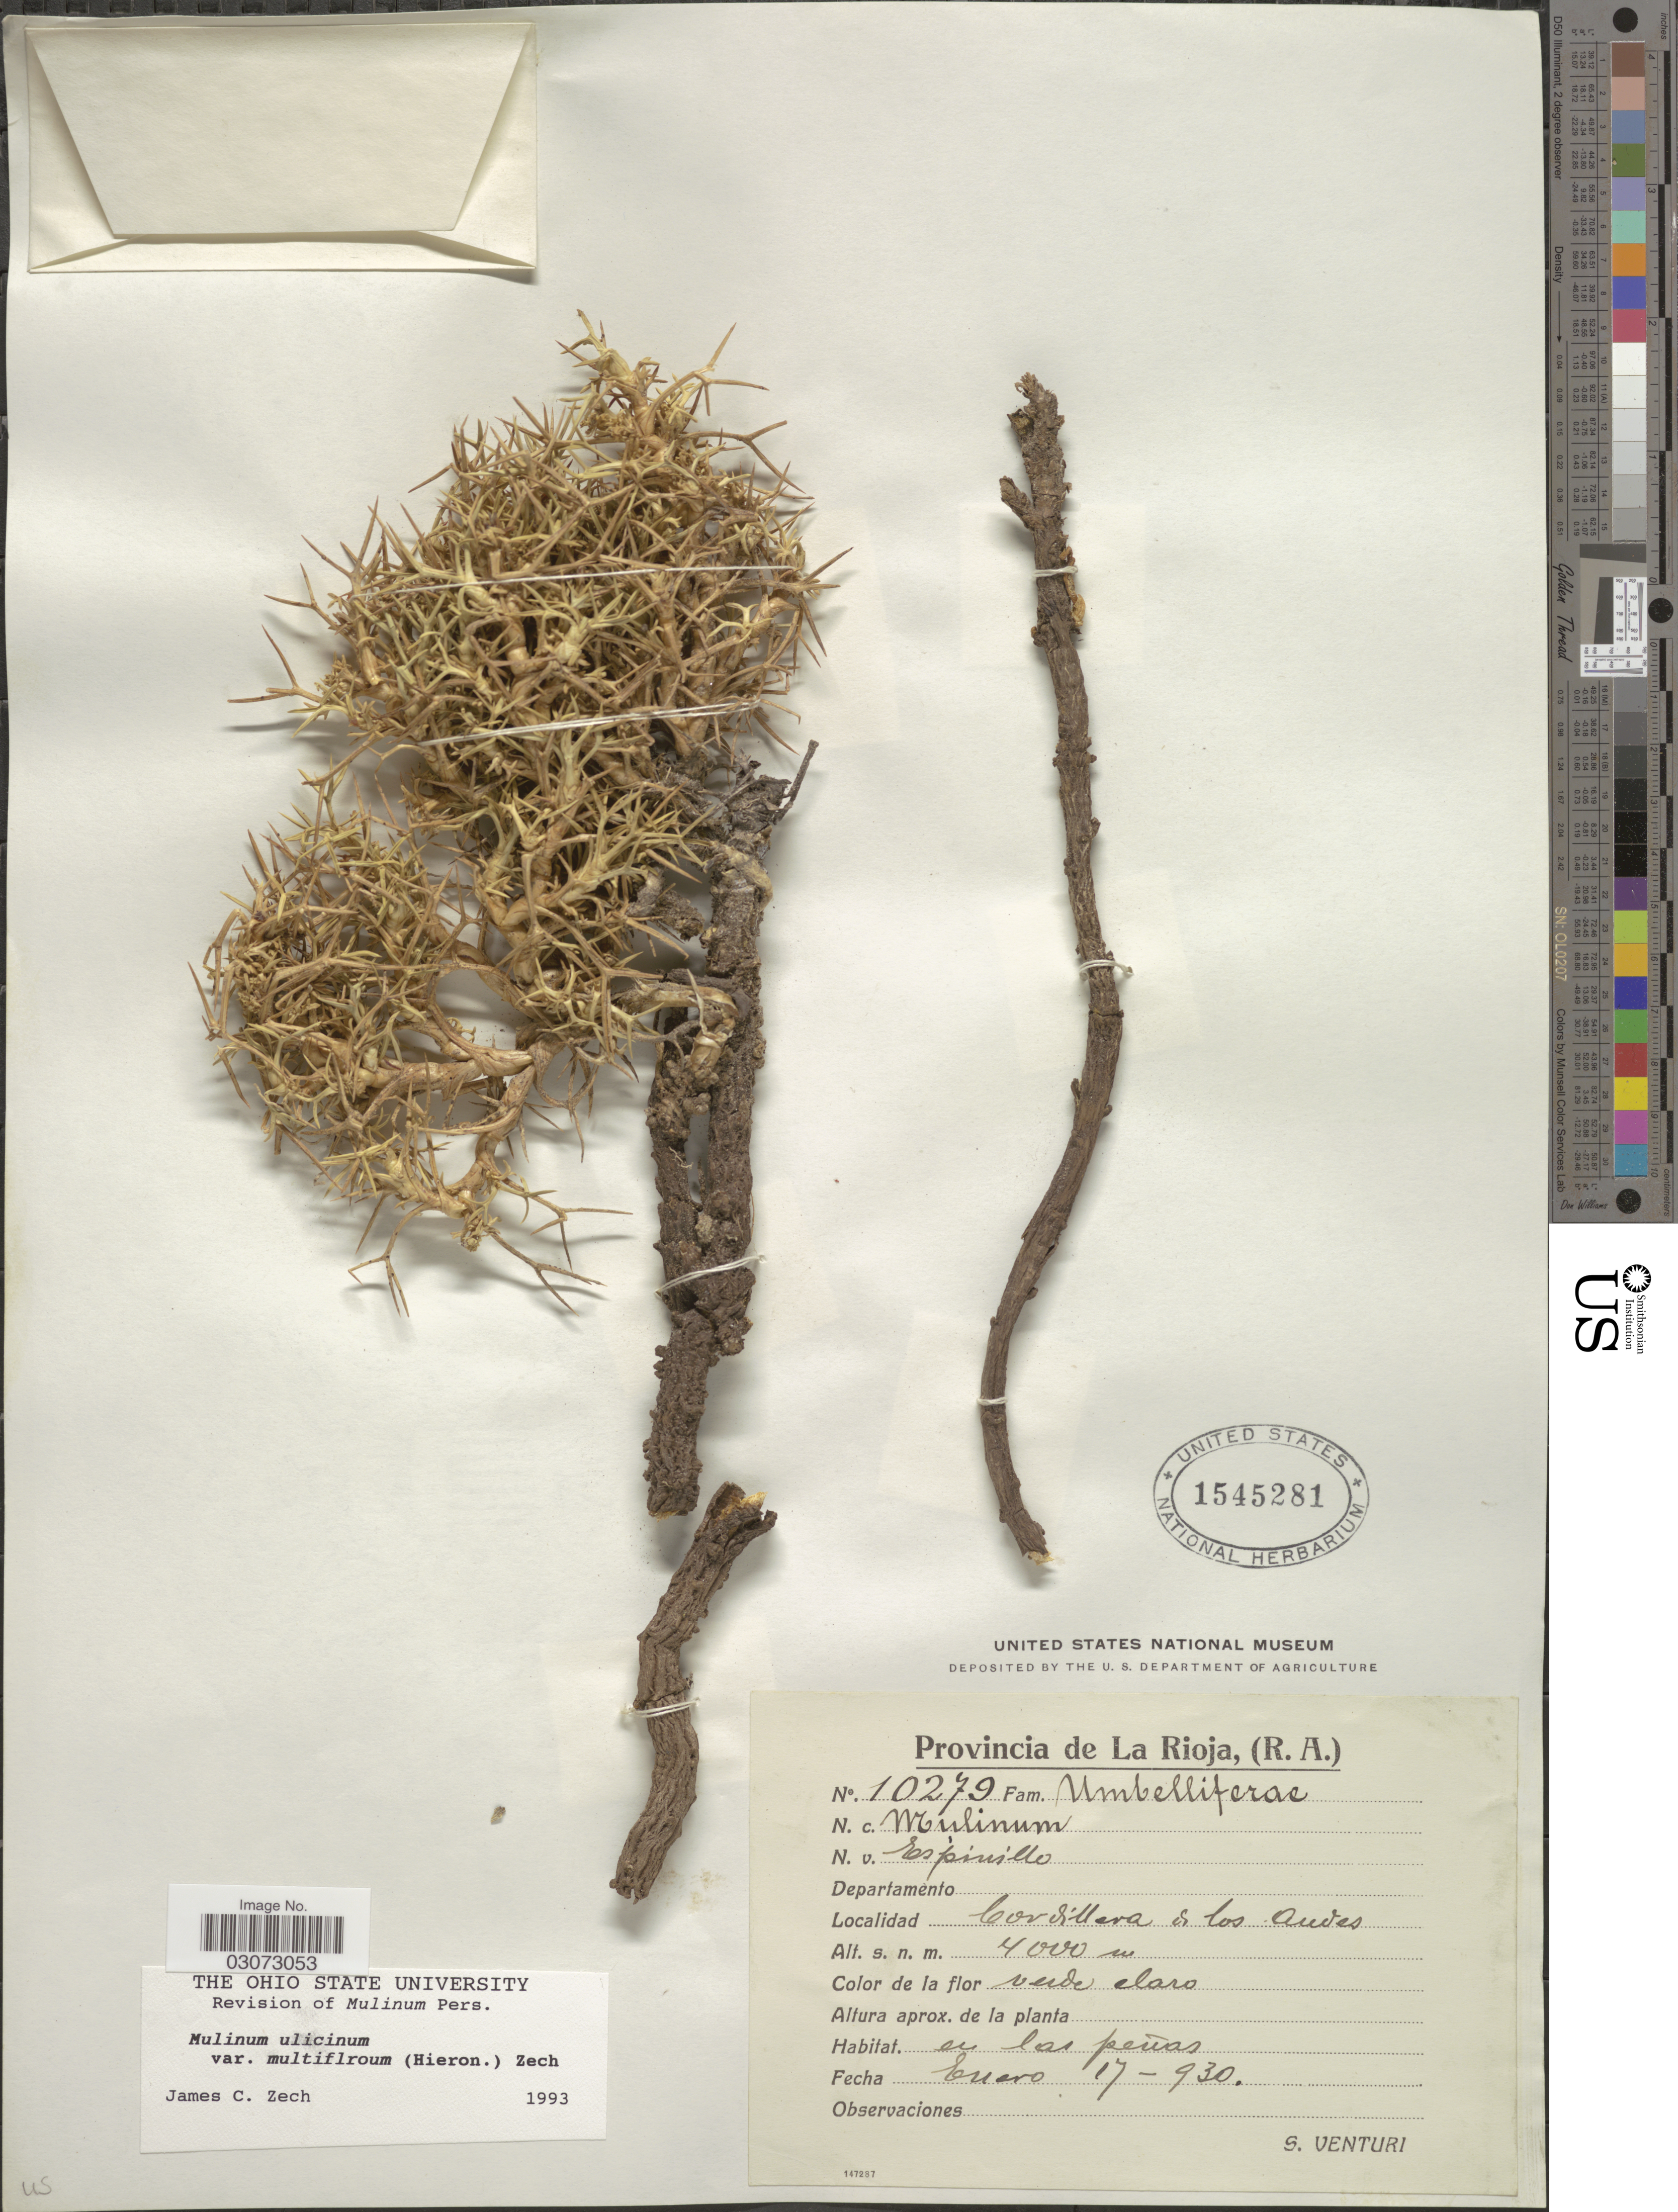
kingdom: Plantae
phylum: Tracheophyta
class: Magnoliopsida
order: Apiales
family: Apiaceae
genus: Mulinum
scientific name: Mulinum ulicinum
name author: Gillet & Hook.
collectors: S. Venturi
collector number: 10279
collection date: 1930-01-17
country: Argentina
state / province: La Rioja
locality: Provincia de La Rioja, (R. A.). Cordillera de los Andes.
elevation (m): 4000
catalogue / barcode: US 1545281